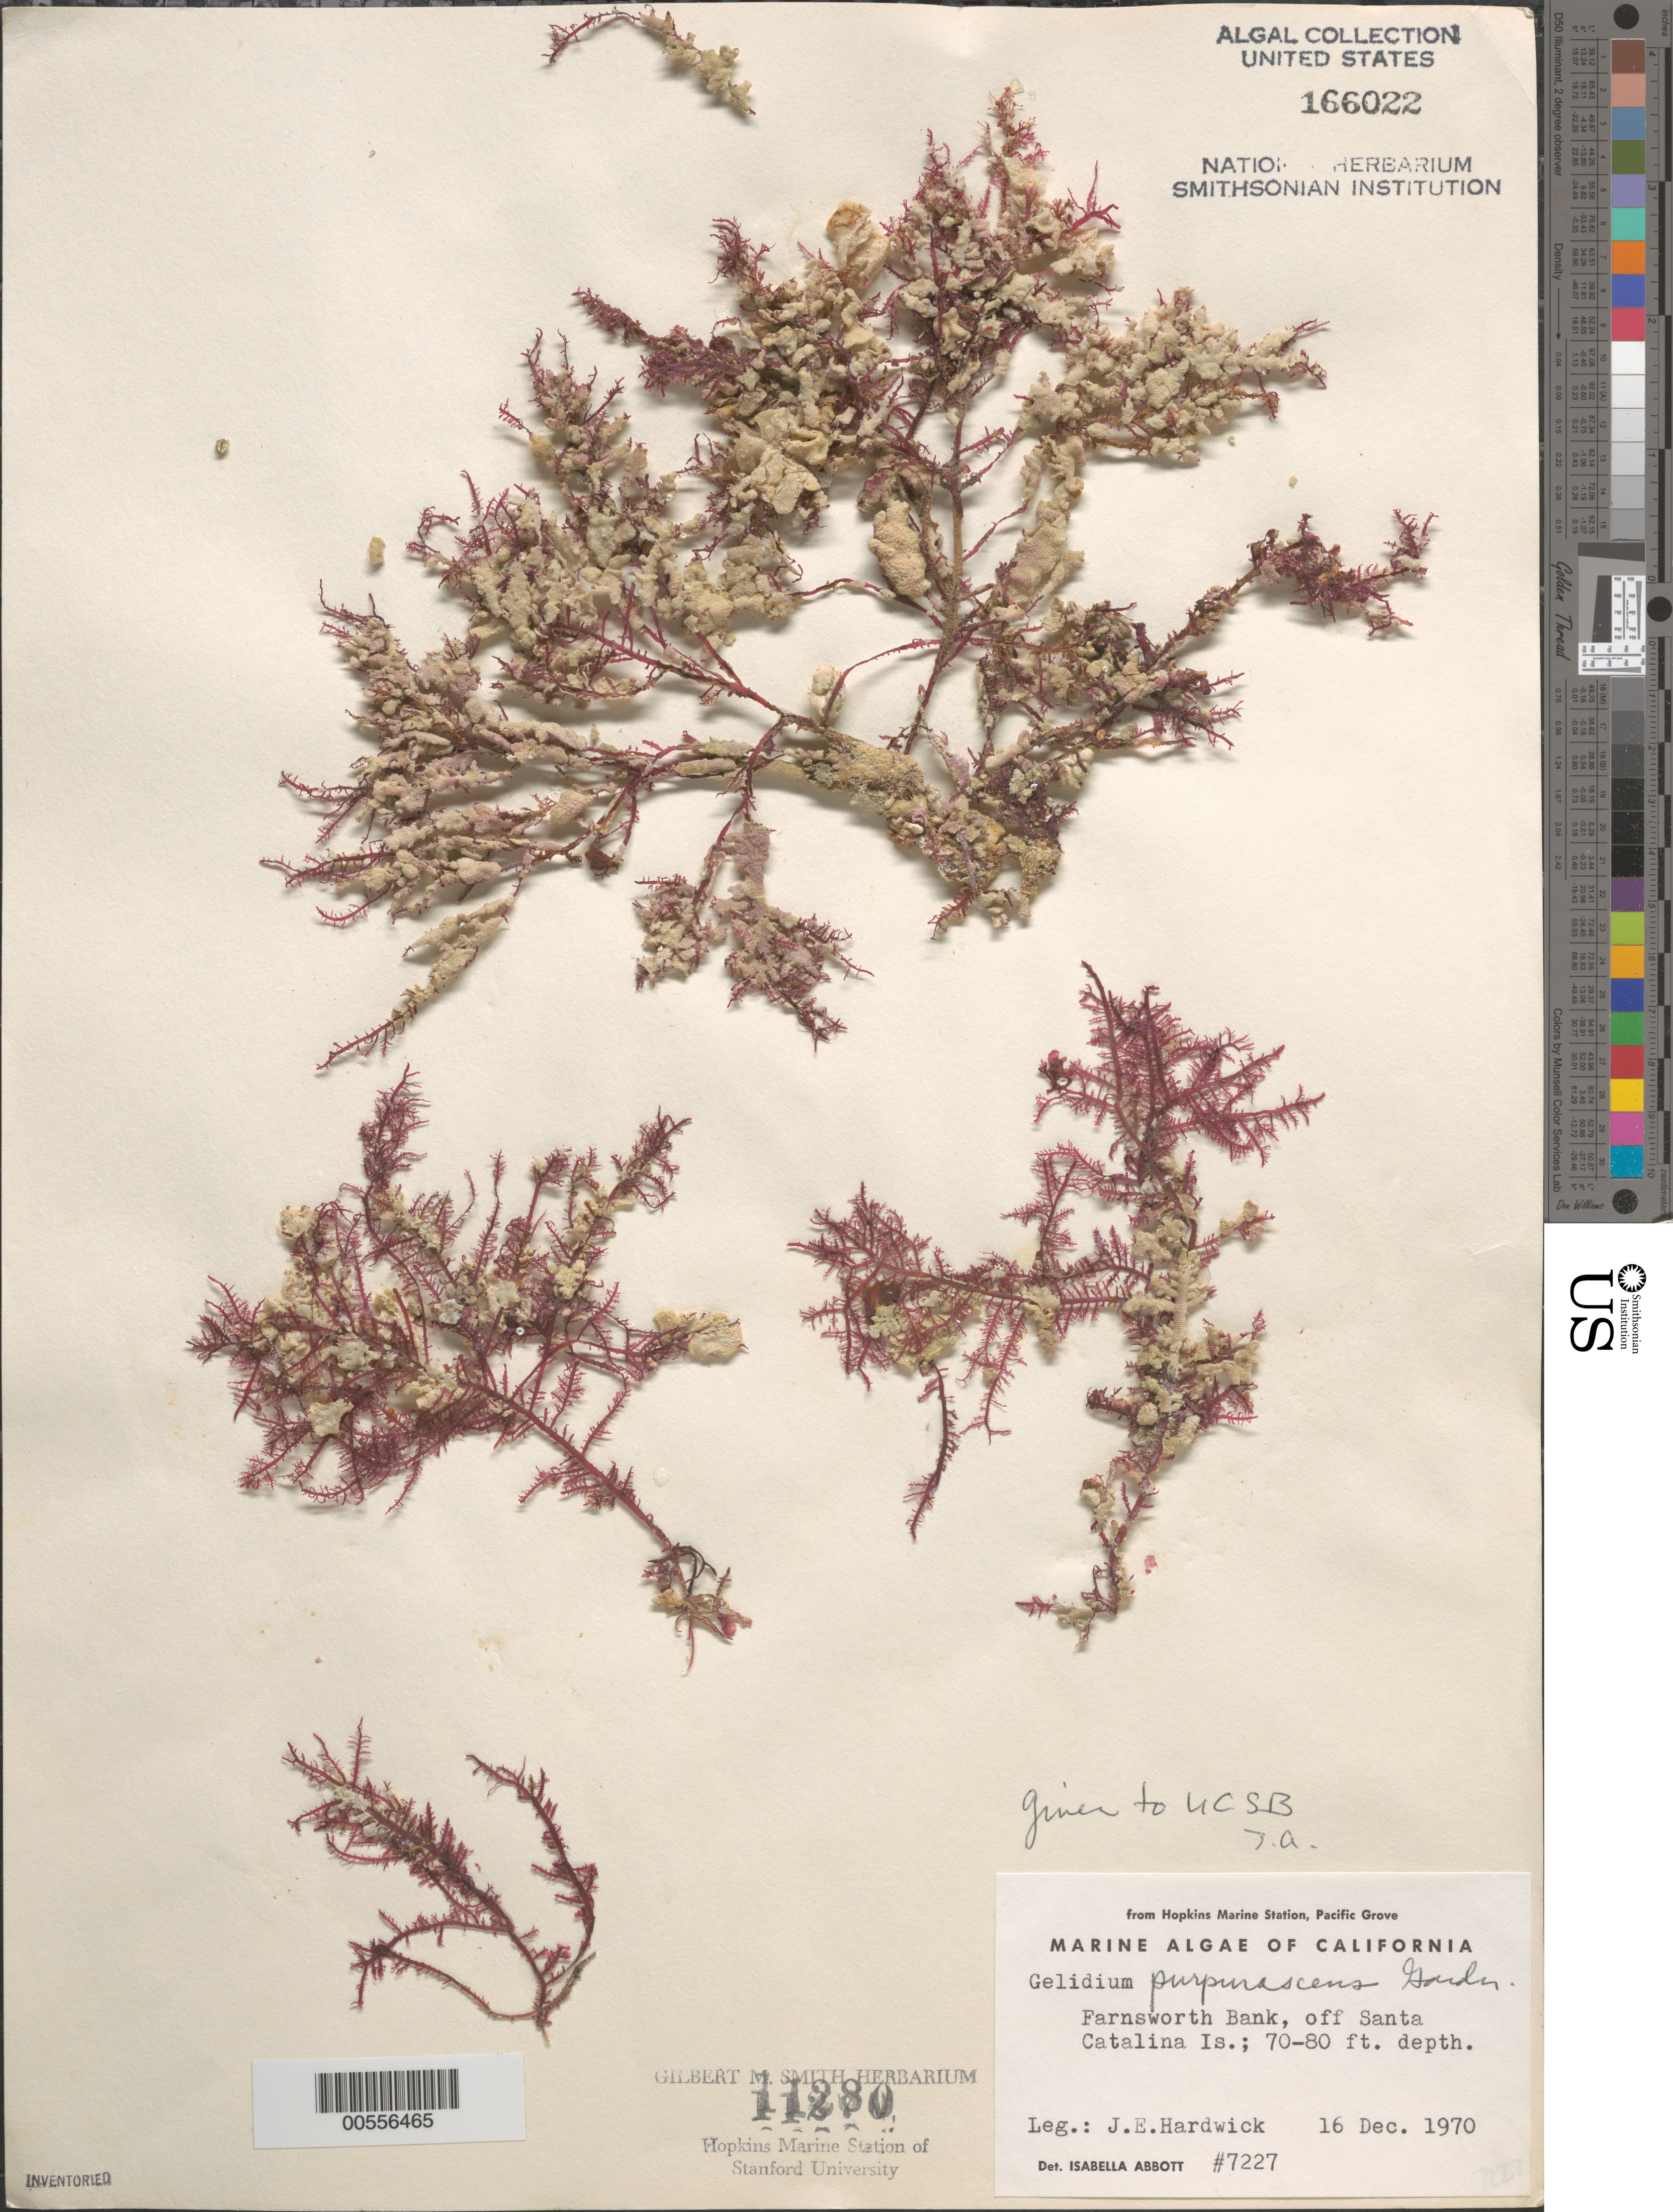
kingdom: Plantae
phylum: Rhodophyta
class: Florideophyceae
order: Gelidiales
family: Gelidiaceae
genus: Gelidium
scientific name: Gelidium purpurascens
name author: N.L. Gardner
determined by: Abbott, Isabella A.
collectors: J. Hardwick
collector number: IAA 7227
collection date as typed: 16 Dec 1970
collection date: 1970-12-16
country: United States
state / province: California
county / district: Los Angeles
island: Santa Catalina Island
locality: Farnsworth Bank, off the island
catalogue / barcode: US 166022